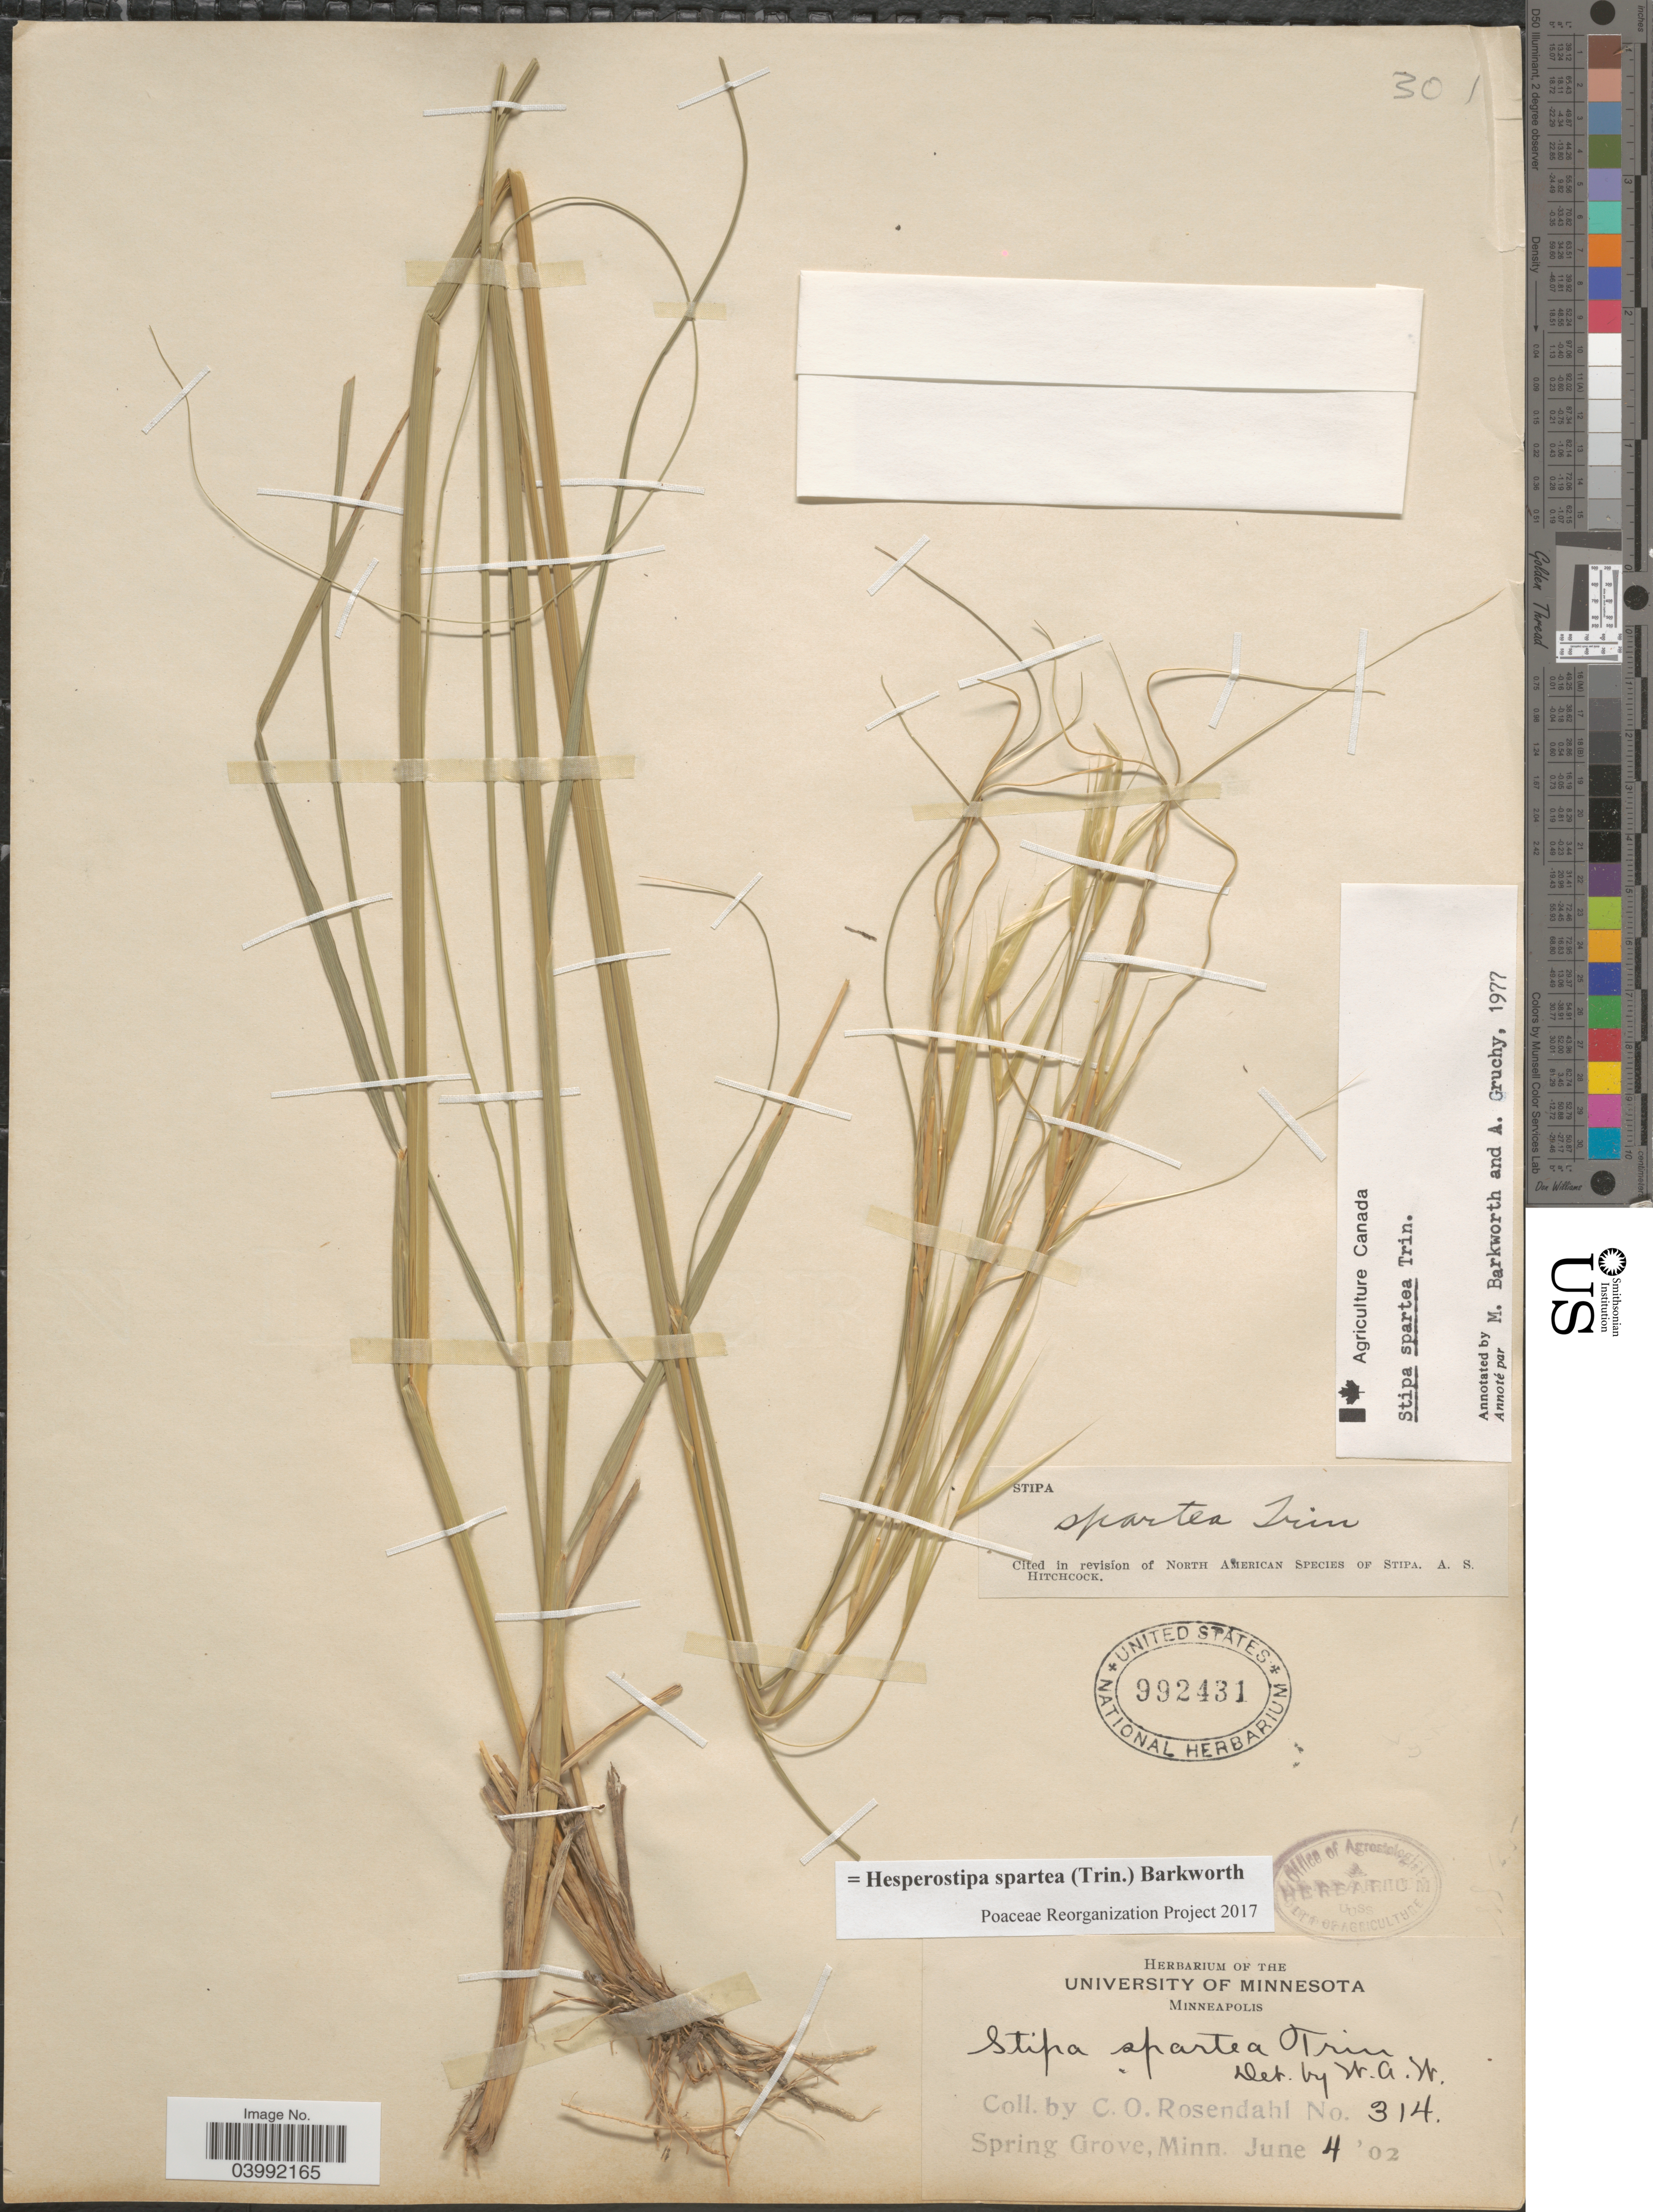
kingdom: Plantae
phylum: Tracheophyta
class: Liliopsida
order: Poales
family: Poaceae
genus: Hesperostipa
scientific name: Hesperostipa spartea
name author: (Trin.) Barkworth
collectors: C. O. Rosendahl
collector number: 314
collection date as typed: Transcribed d/m/y: 4/6/2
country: United States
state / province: Minnesota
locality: Spring Grove.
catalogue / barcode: US 992431